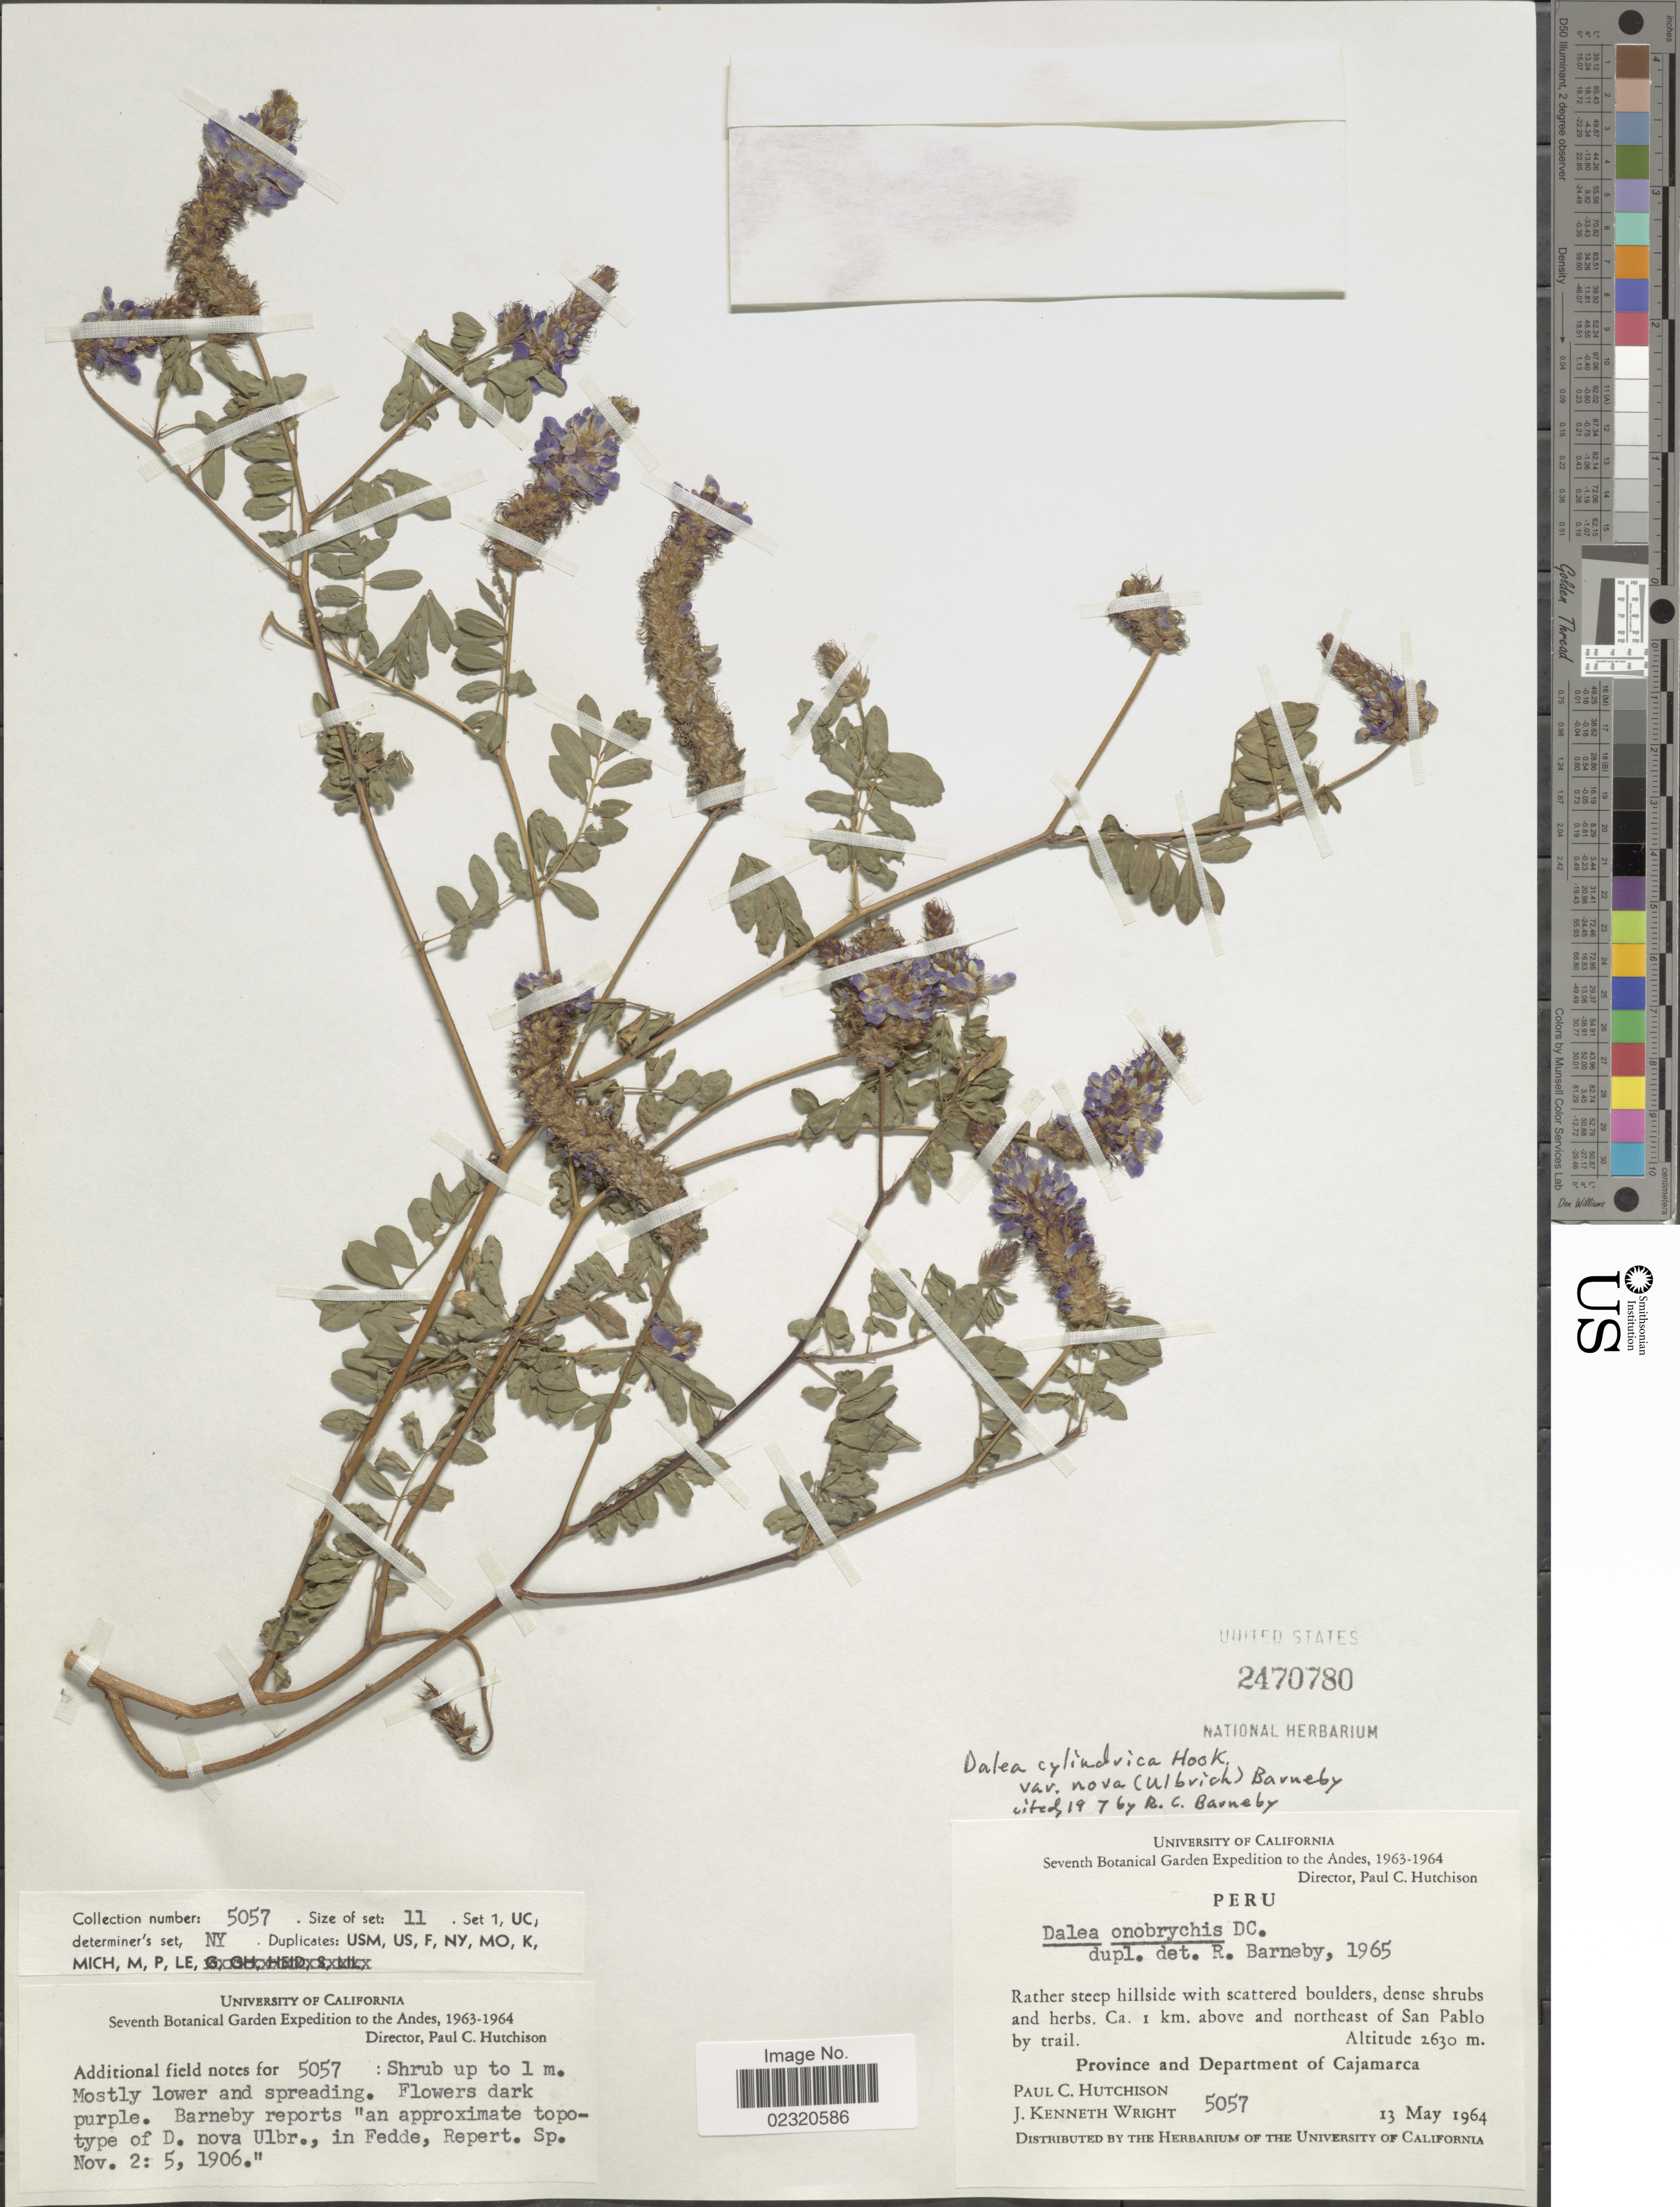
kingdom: Plantae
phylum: Tracheophyta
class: Magnoliopsida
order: Fabales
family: Fabaceae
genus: Dalea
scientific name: Dalea cylindrica var. nova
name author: (Ulbr.) Barneby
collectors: P. C. Hutchison & J. K. Wright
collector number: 5057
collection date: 1964-05-13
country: Peru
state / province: Cajamarca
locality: Andes, ca 1 km above and northeast of San Pablo by trail, Province and Department of Cajamarca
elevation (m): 2630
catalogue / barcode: US 2470780